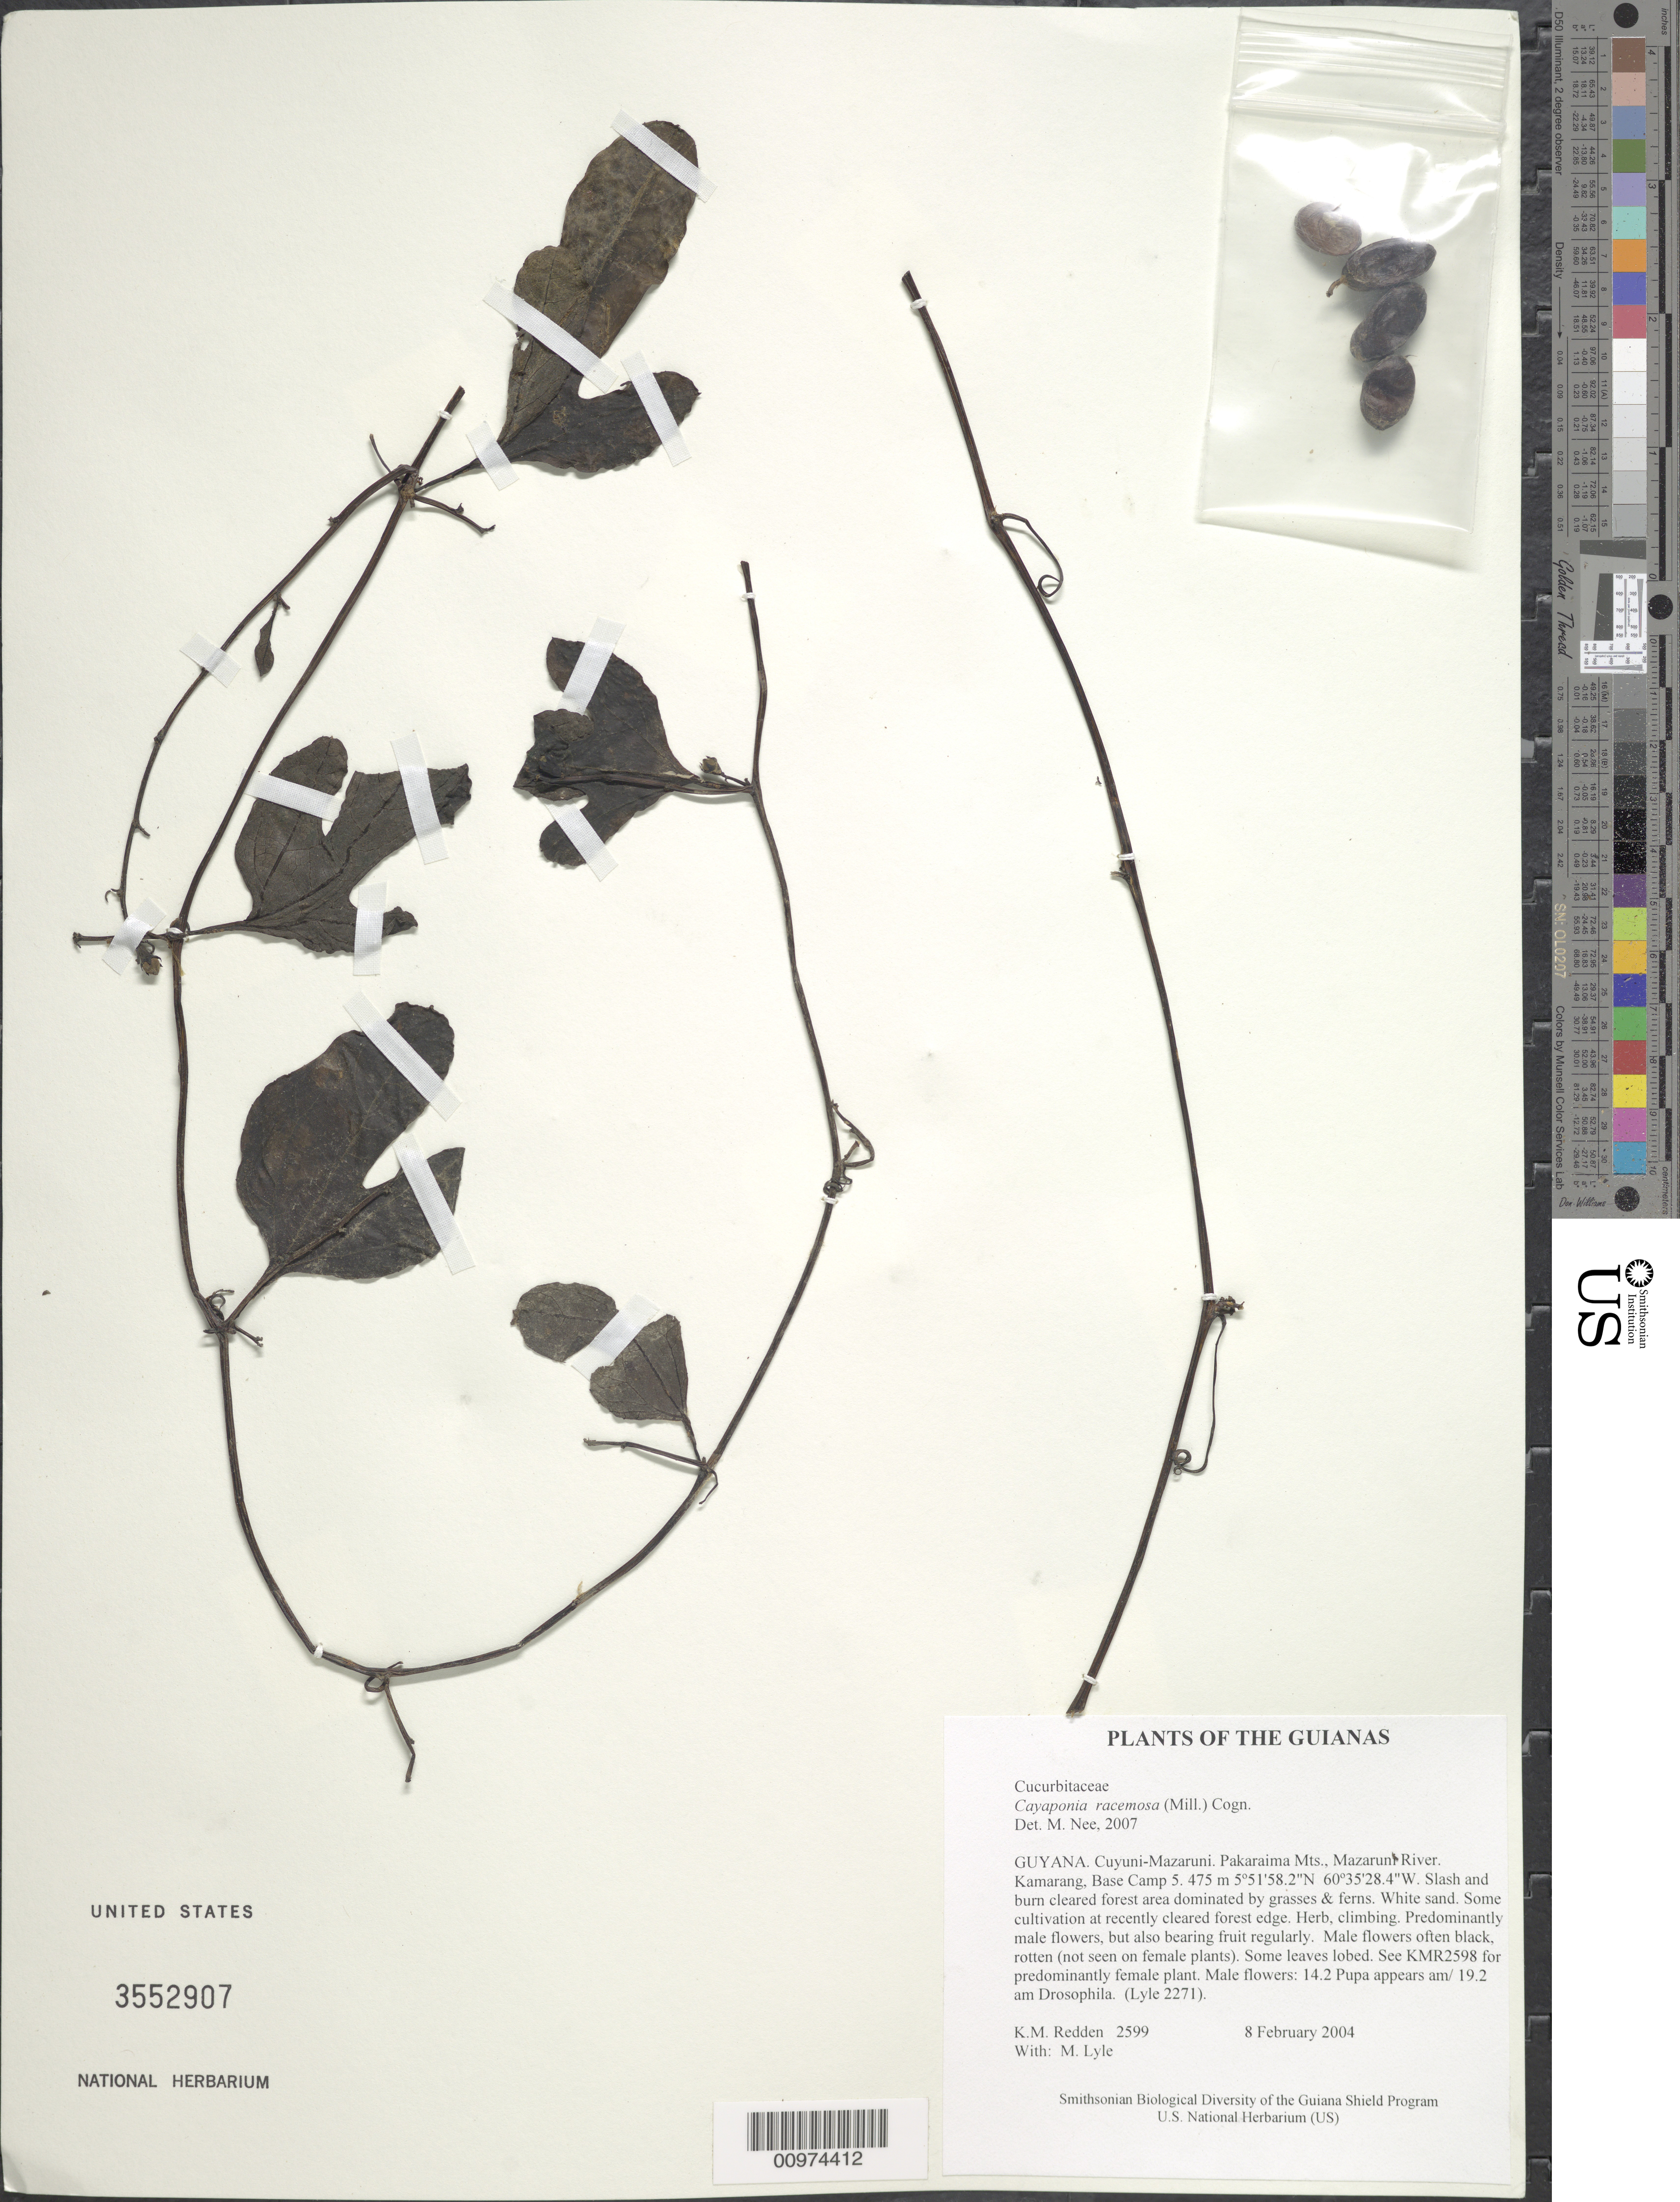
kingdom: Plantae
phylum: Tracheophyta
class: Magnoliopsida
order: Cucurbitales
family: Cucurbitaceae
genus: Cayaponia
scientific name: Cayaponia racemosa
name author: (Mill.) Cogn.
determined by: Nee, Michael H.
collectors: K. M. Redden & M. Lyle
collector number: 2599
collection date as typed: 8 February 2004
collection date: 2004-02-08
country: Guyana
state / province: Cuyuni-Mazaruni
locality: Pakaraima Mts., Mazaruni River. Kamarang, Base Camp 5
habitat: Slash and burn cleared forest area dominated by grasses & ferns. White sand. Some cultivation at recently cleared forest edge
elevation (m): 475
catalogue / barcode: US 3552907